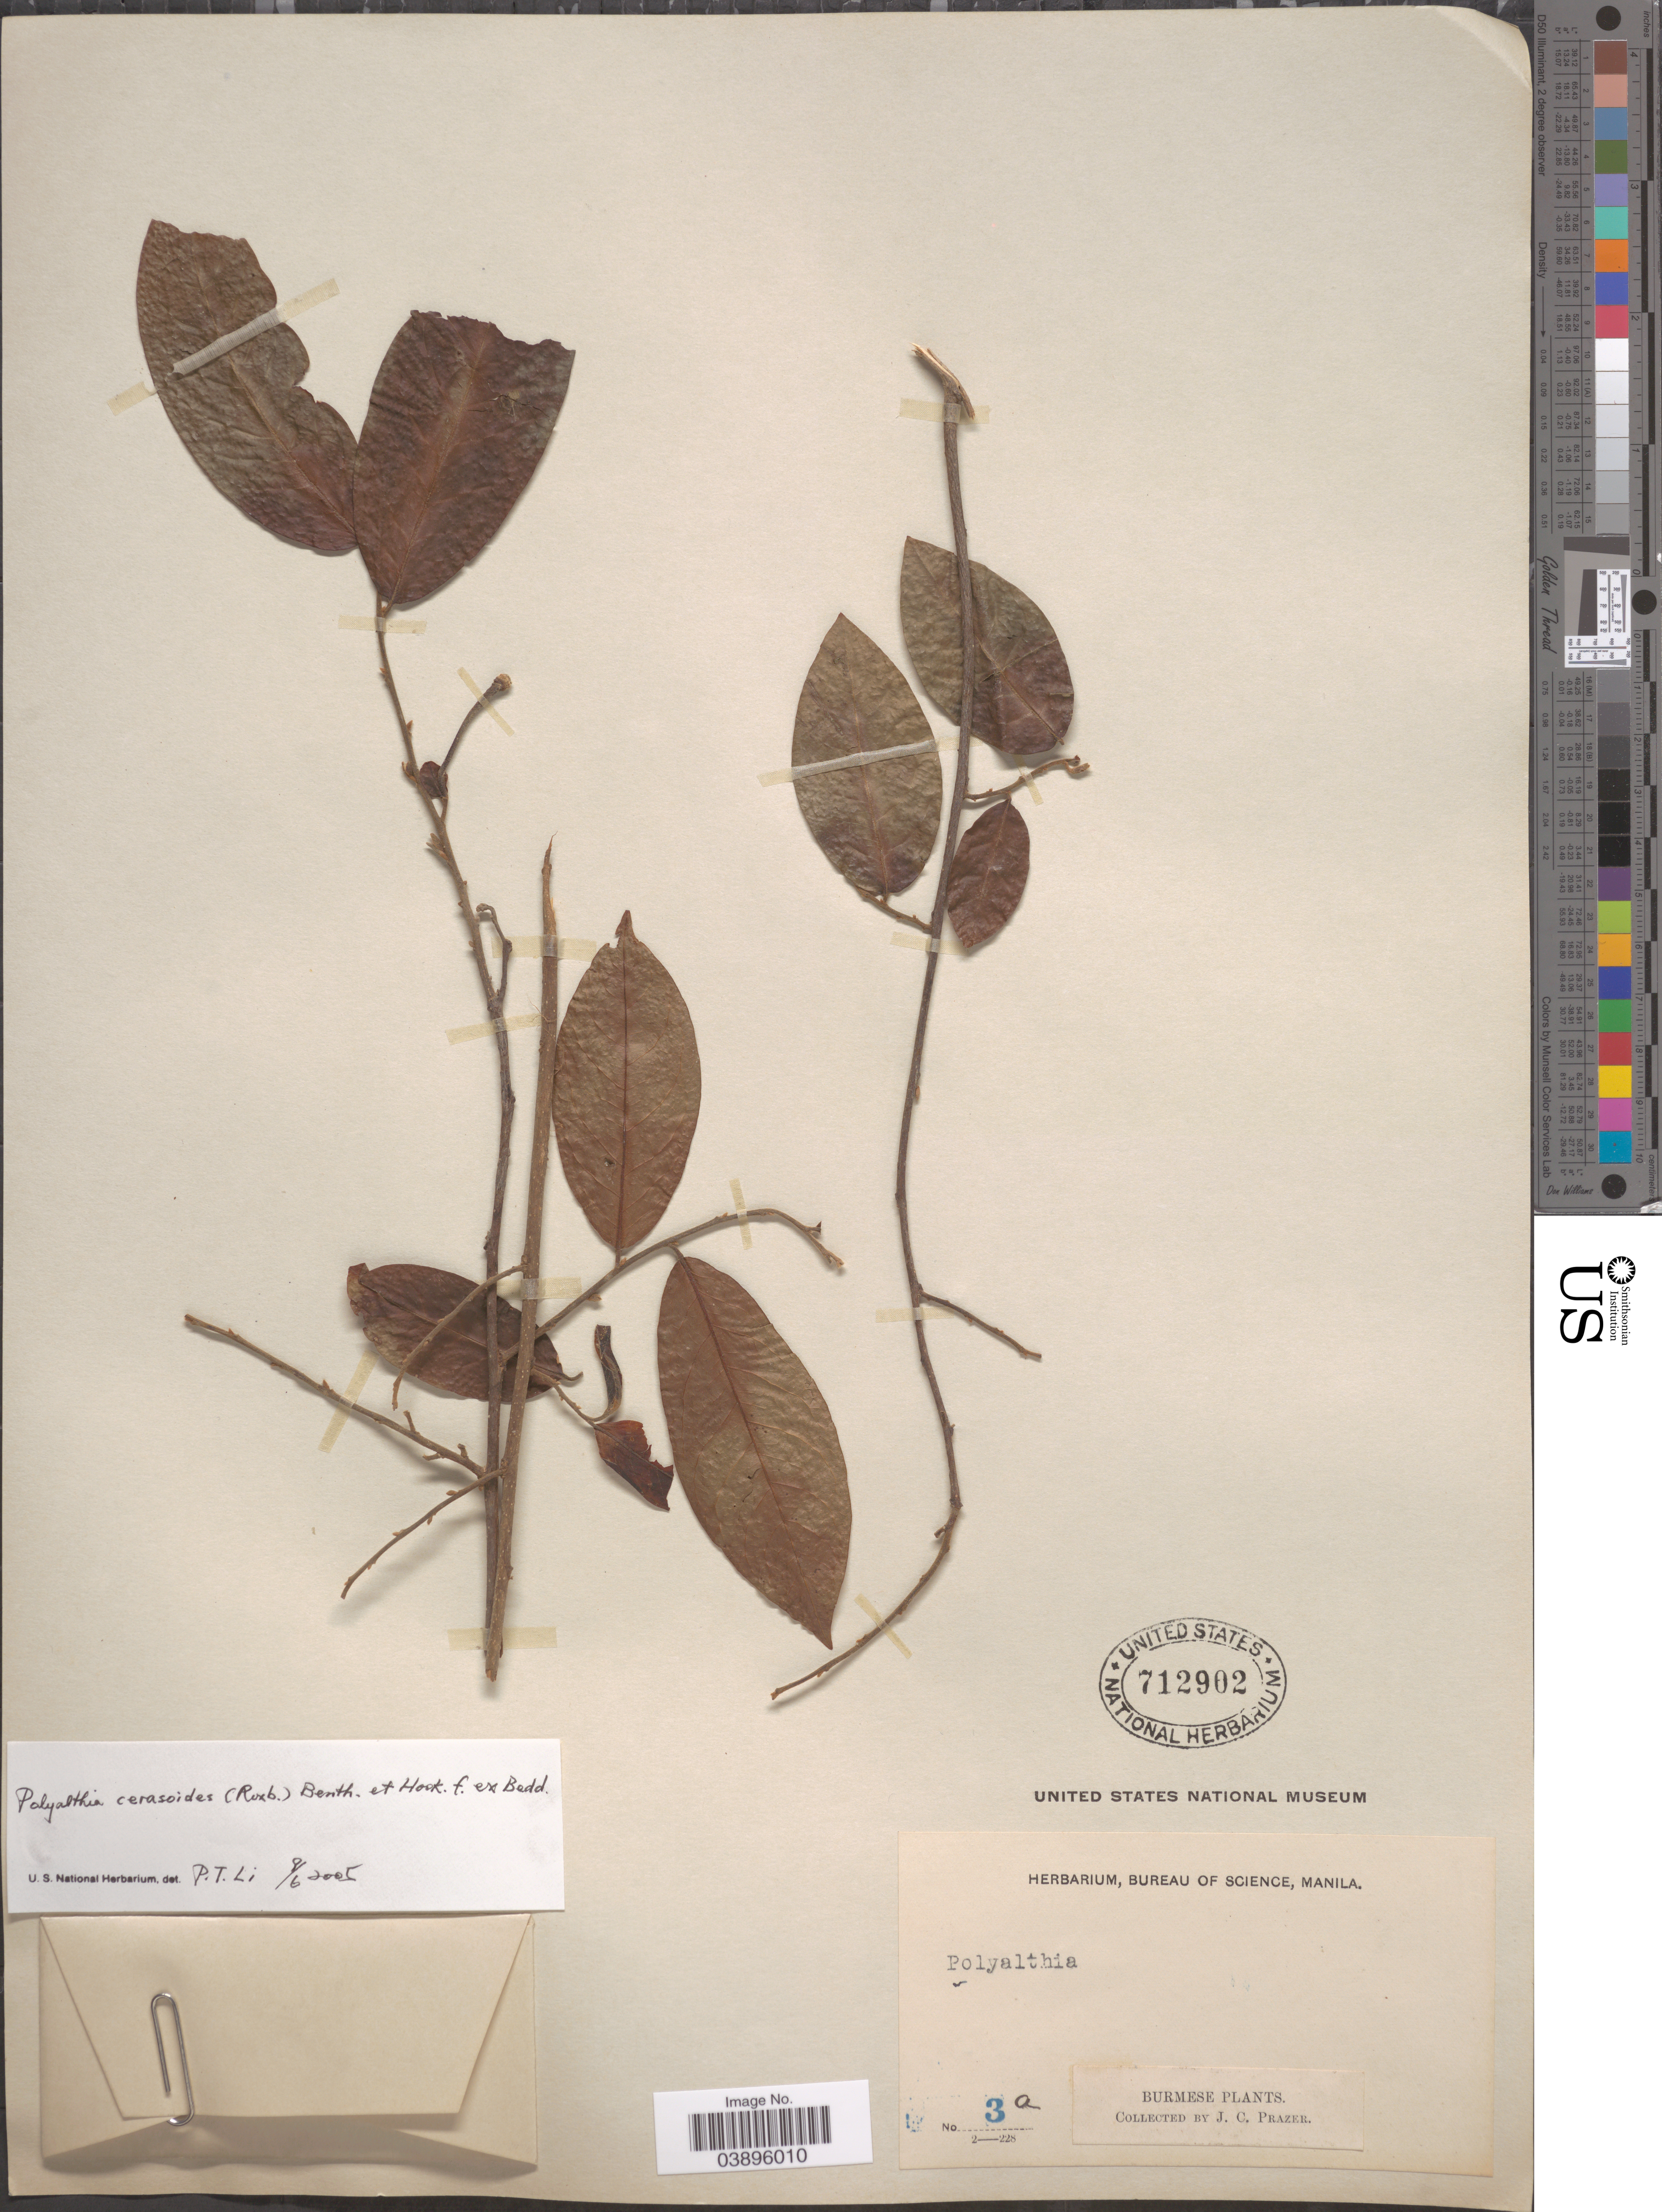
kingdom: Plantae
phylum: Tracheophyta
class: Magnoliopsida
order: Magnoliales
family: Annonaceae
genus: Polyalthia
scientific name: Polyalthia sp.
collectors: J. Prazer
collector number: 3a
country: Myanmar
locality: Burmese.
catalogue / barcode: US 712902